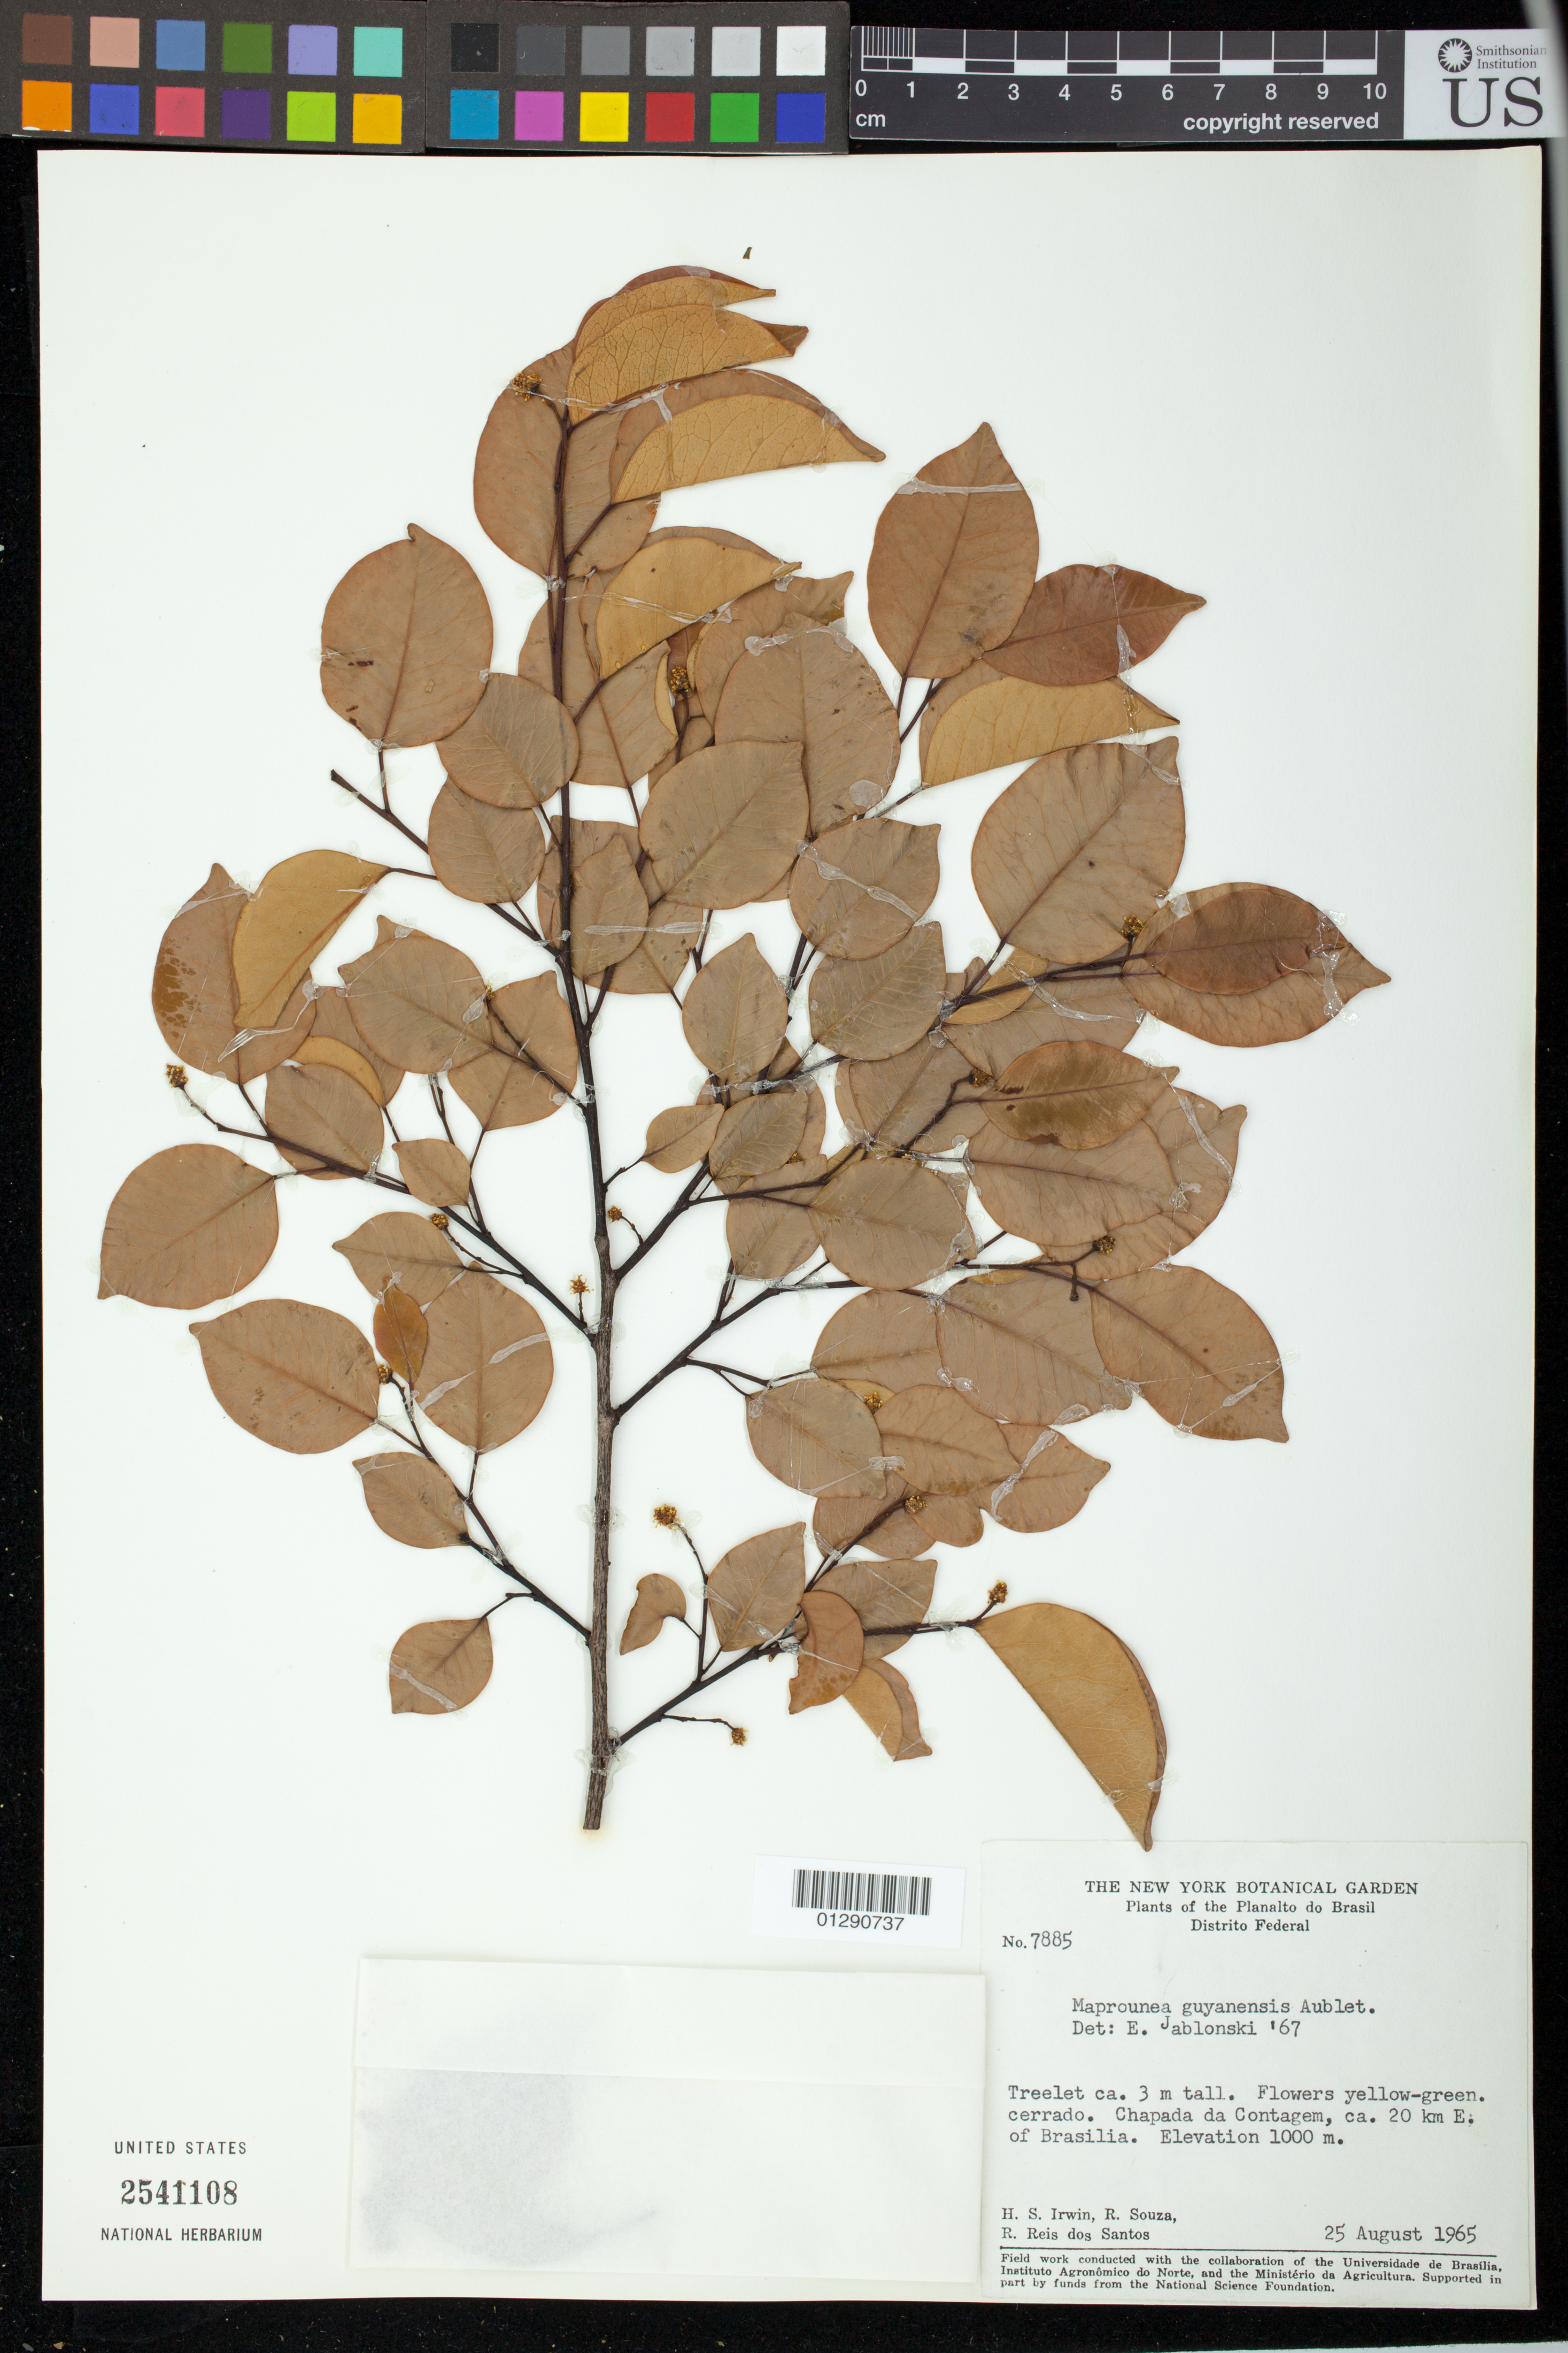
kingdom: Plantae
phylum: Tracheophyta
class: Magnoliopsida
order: Malpighiales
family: Euphorbiaceae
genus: Maprounea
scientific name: Maprounea guianensis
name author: Aubl.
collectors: H. Irwin, R. Souza & R. Reis dos Santos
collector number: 7885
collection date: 1965-08-25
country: Brazil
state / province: Distrito Federal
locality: Chapada da Contagem, ca. 20 km E. of Brasilia.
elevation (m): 1000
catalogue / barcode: US 2541108